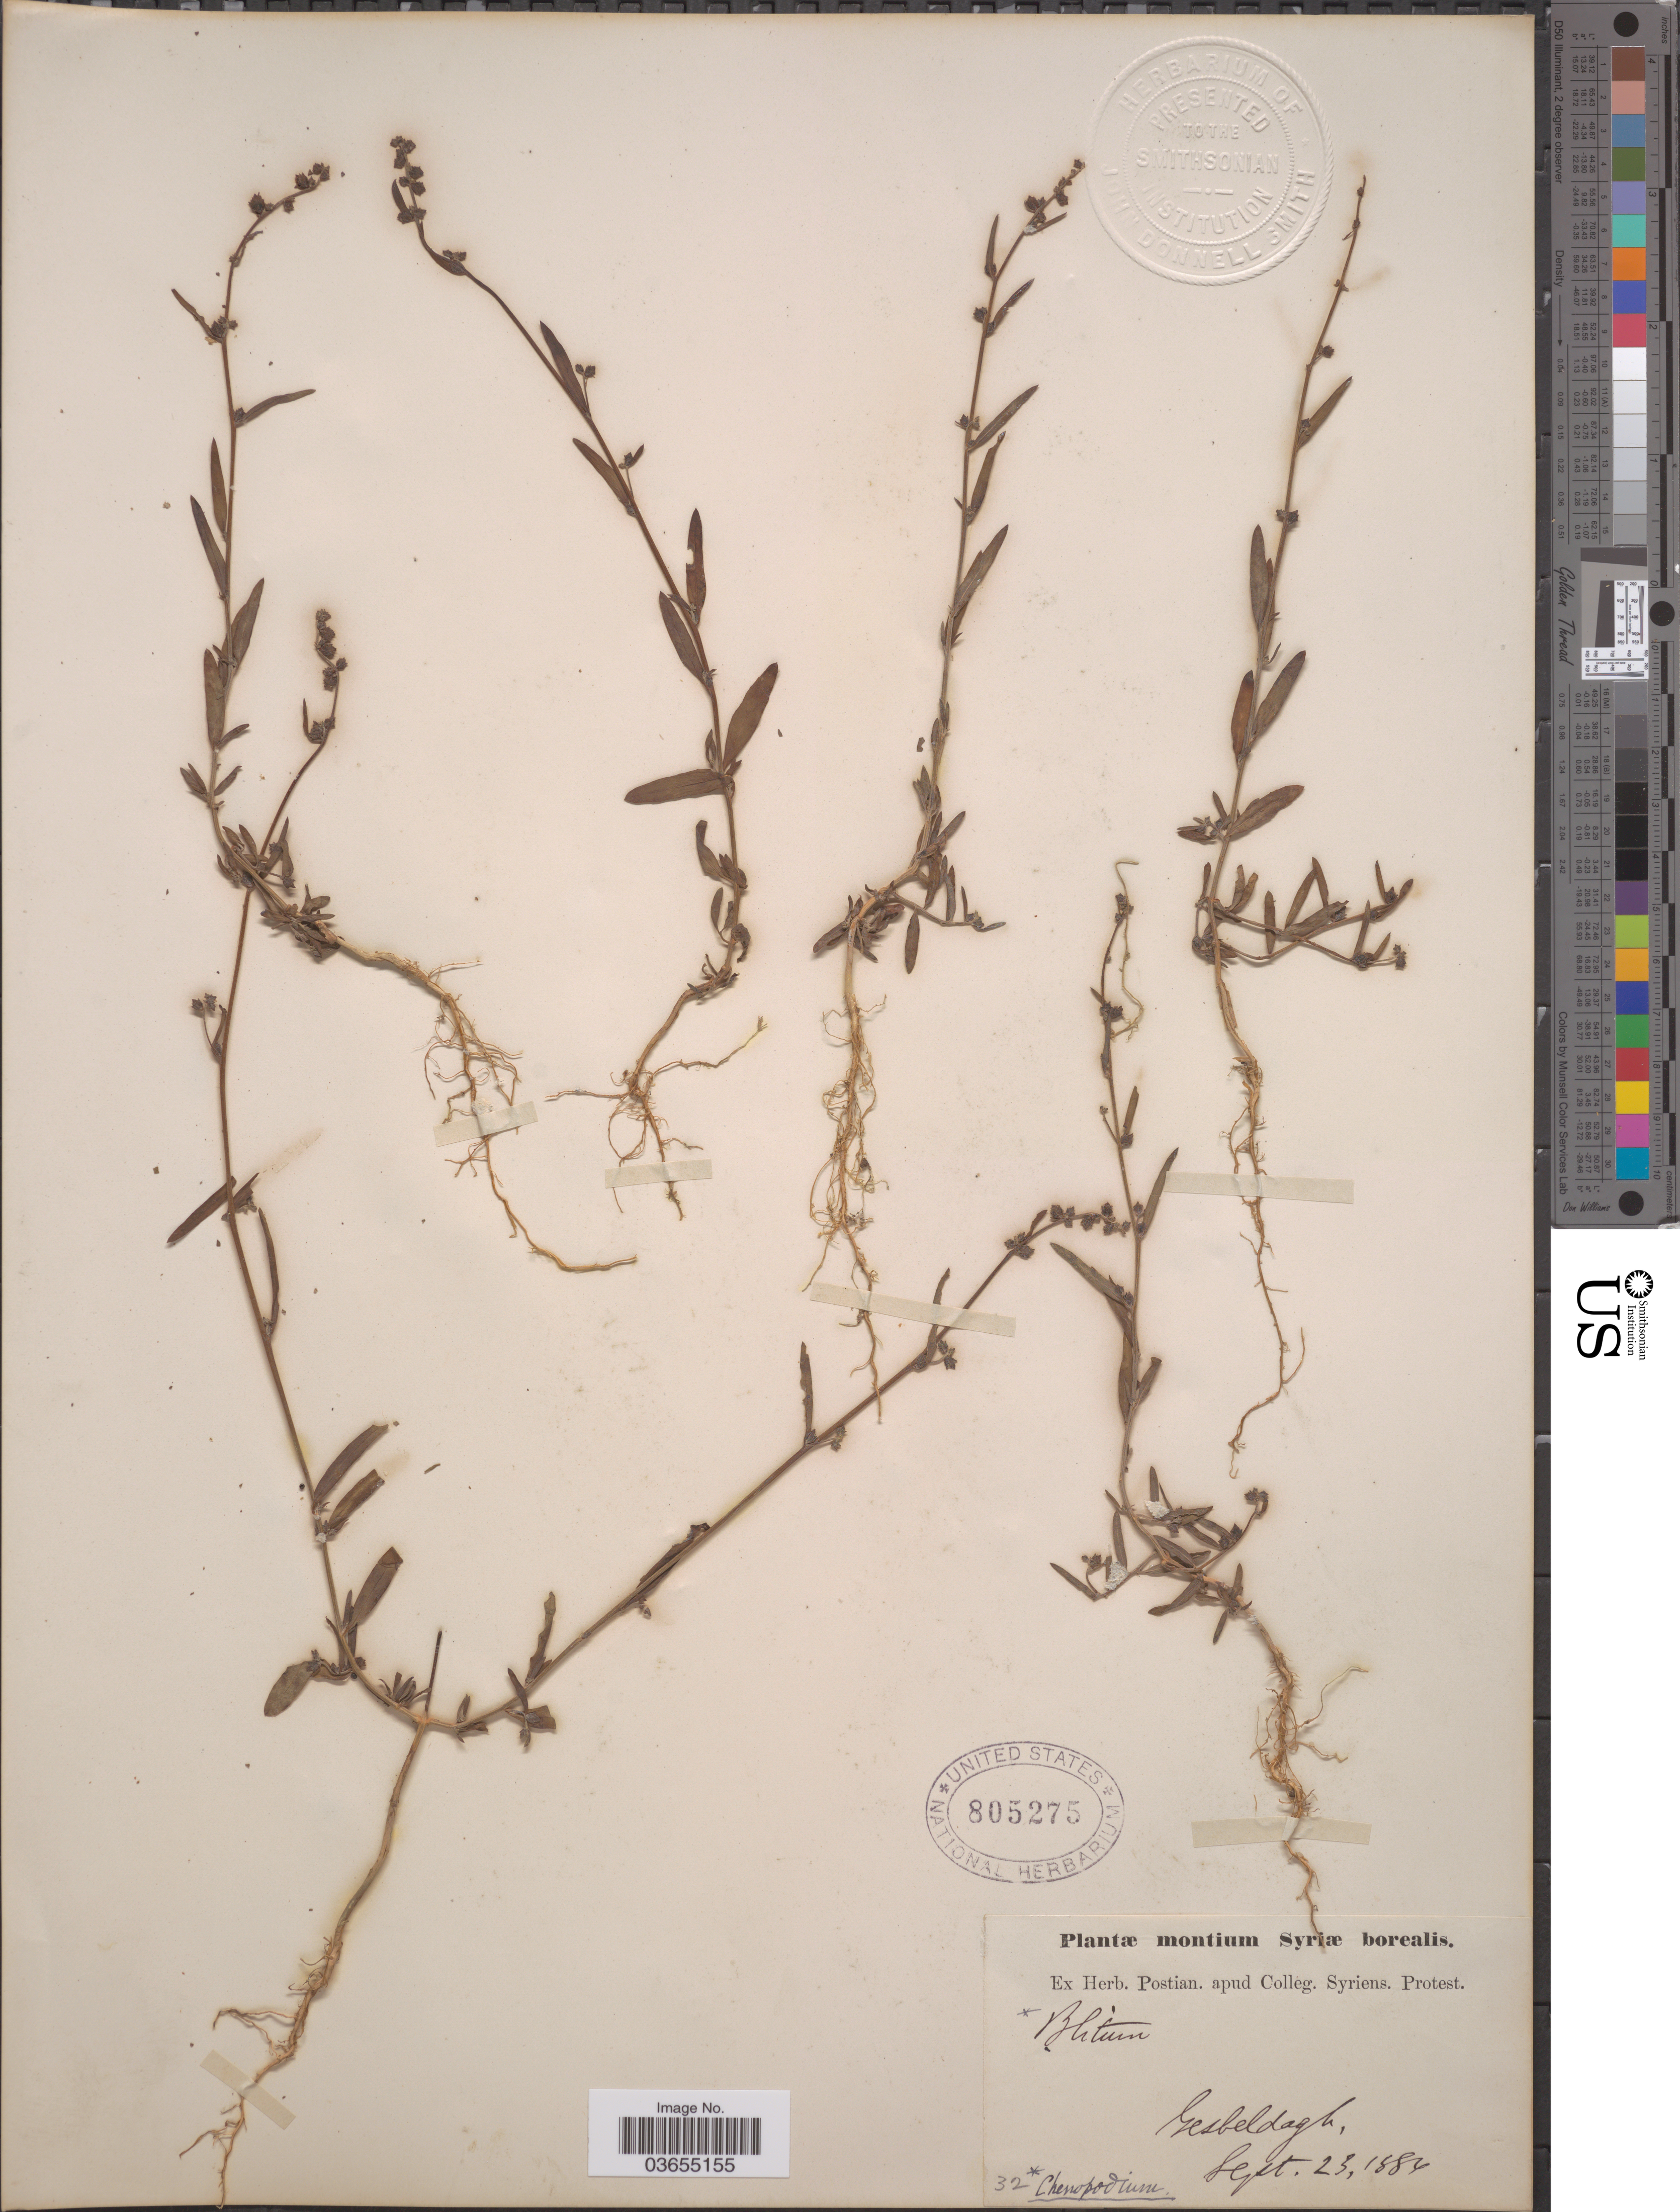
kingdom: Plantae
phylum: Tracheophyta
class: Magnoliopsida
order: Caryophyllales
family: Amaranthaceae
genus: Chenopodium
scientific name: Chenopodium sp.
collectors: ex herb. Postian. apud Colleg. Syriens. Protest. USE "Fannie P. A. Shepard" (10308853) AS PRIMARY COLLECTOR INSTEAD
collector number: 32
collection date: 1884-09-23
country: Turkey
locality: Montium Syriæ borealis. Gesbeldagh.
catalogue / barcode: US 805275